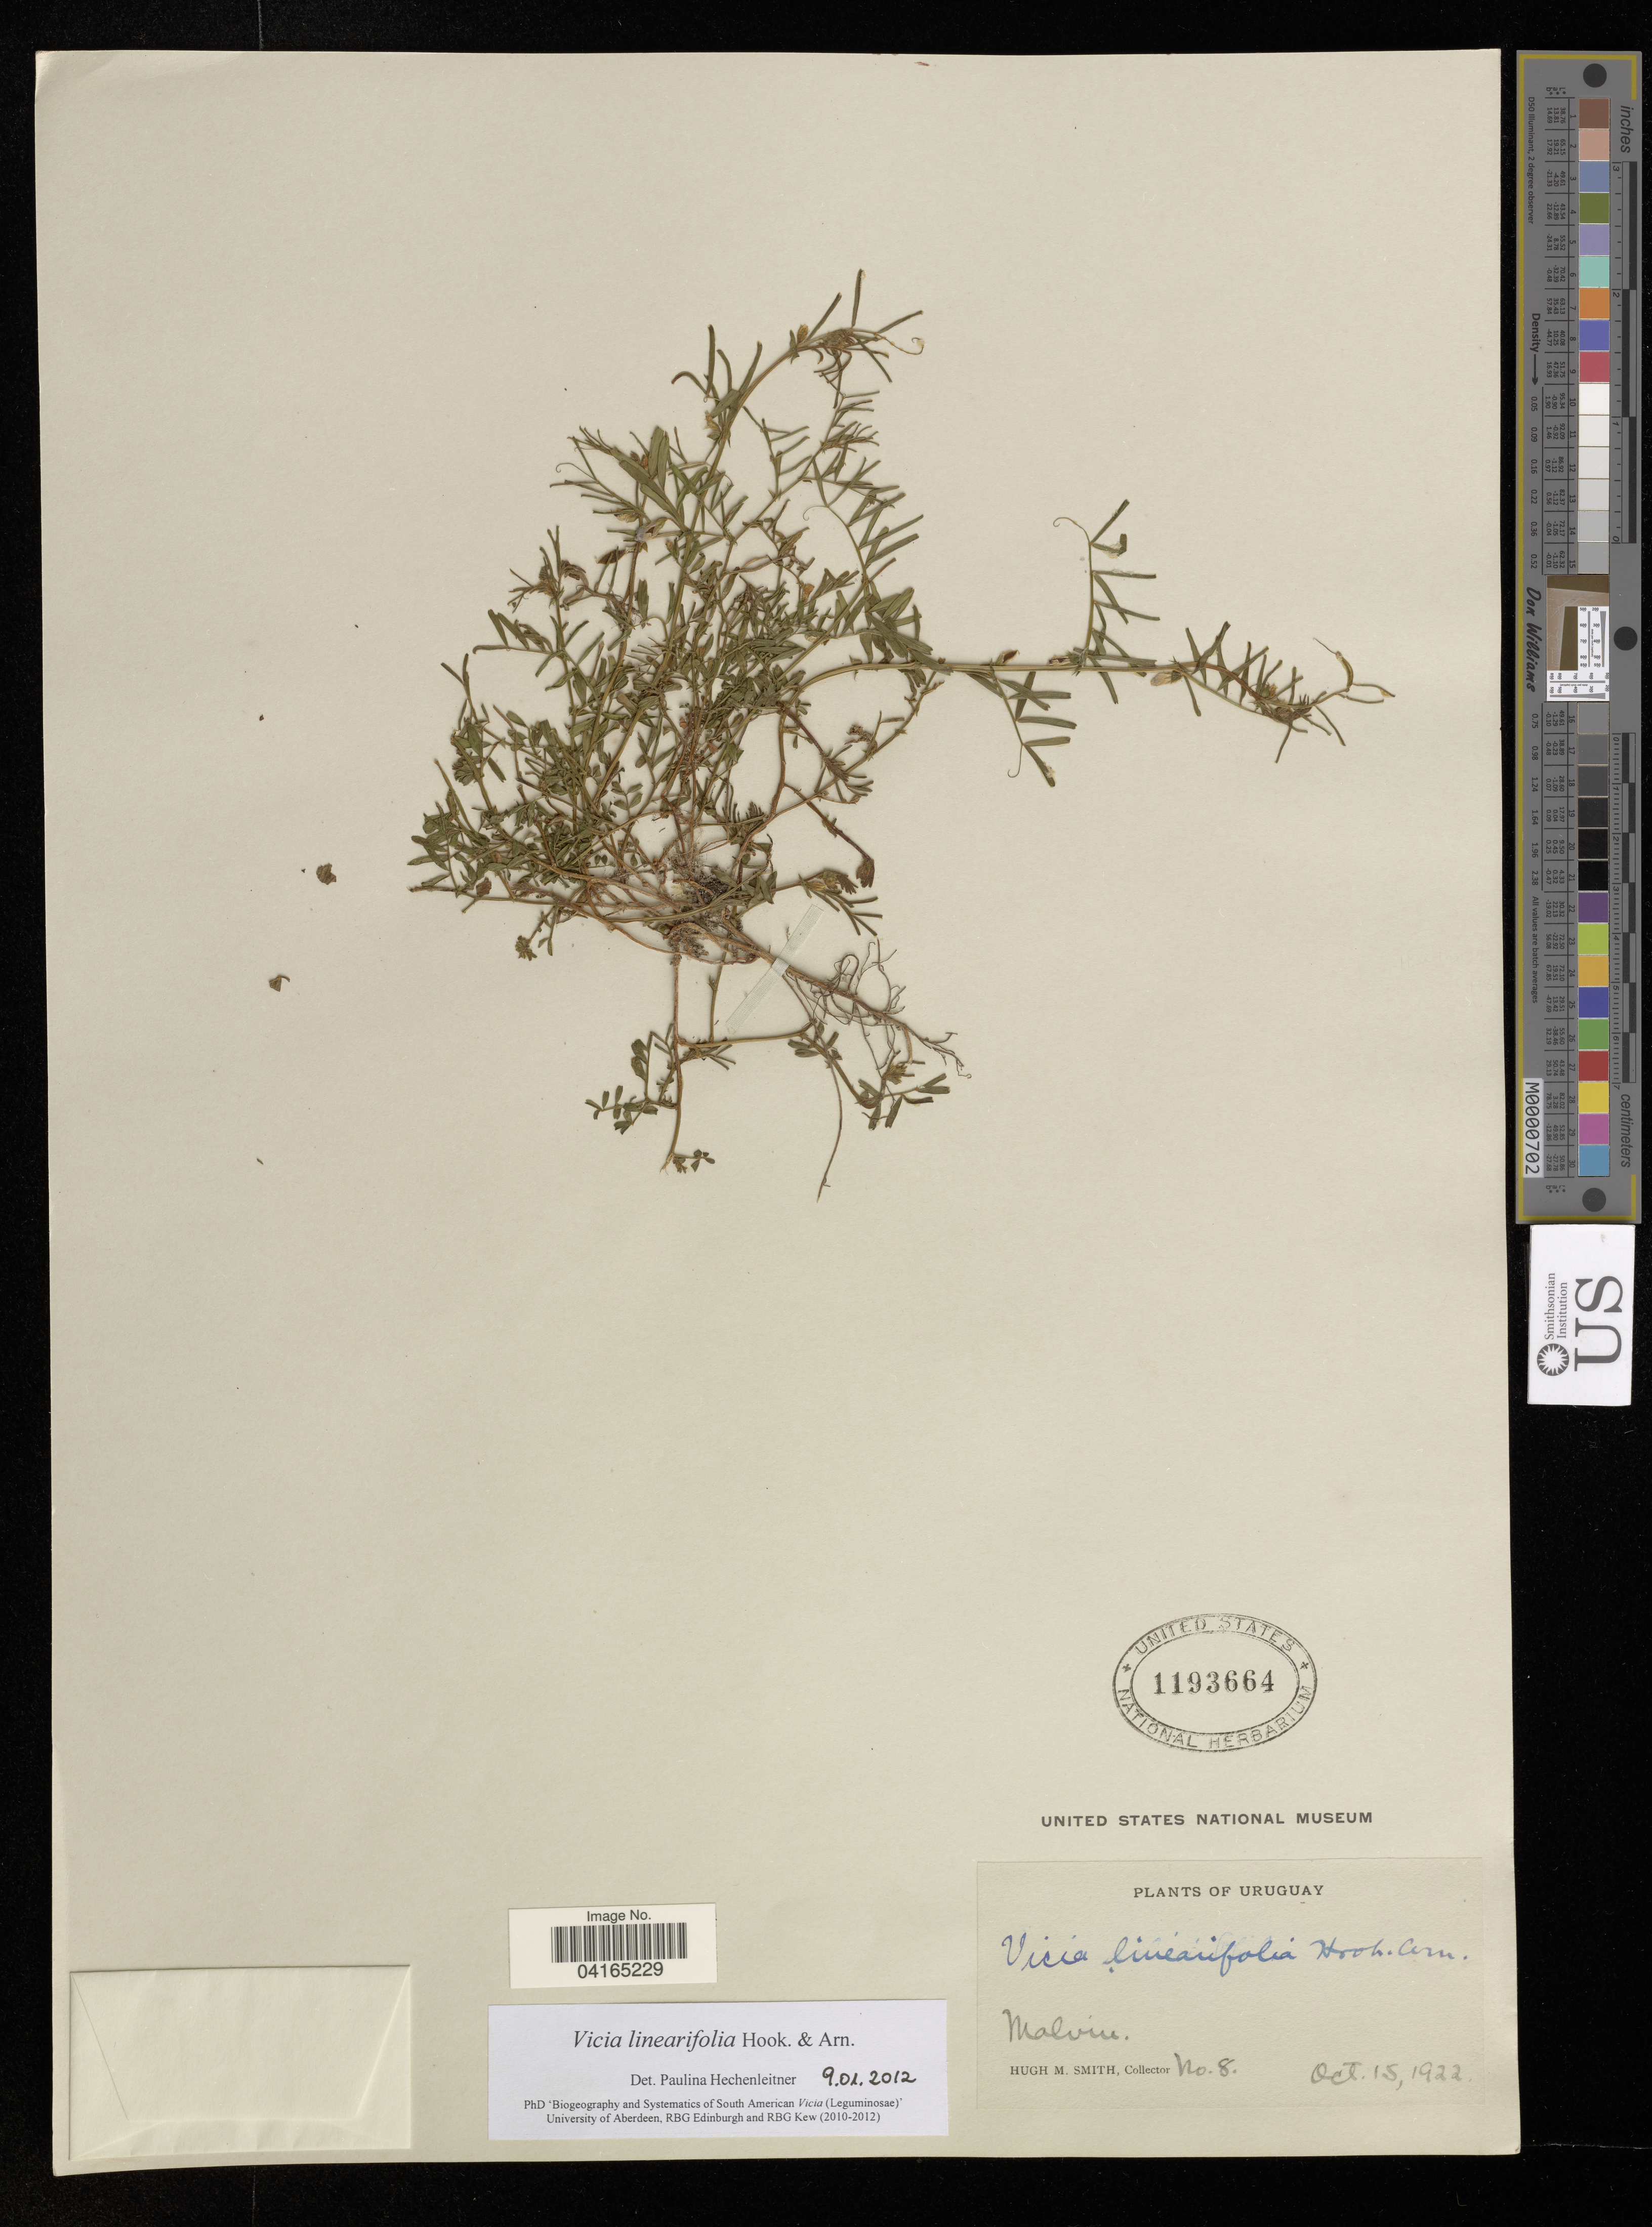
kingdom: Plantae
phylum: Tracheophyta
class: Magnoliopsida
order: Fabales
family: Fabaceae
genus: Vicia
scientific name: Vicia linearifolia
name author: Hook. & Arn.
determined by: Hechenleitner, Paulina, RBG Edinburgh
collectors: H. M. Smith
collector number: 8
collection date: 1922-10-15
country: Uruguay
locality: Malvin.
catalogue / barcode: US 1193664